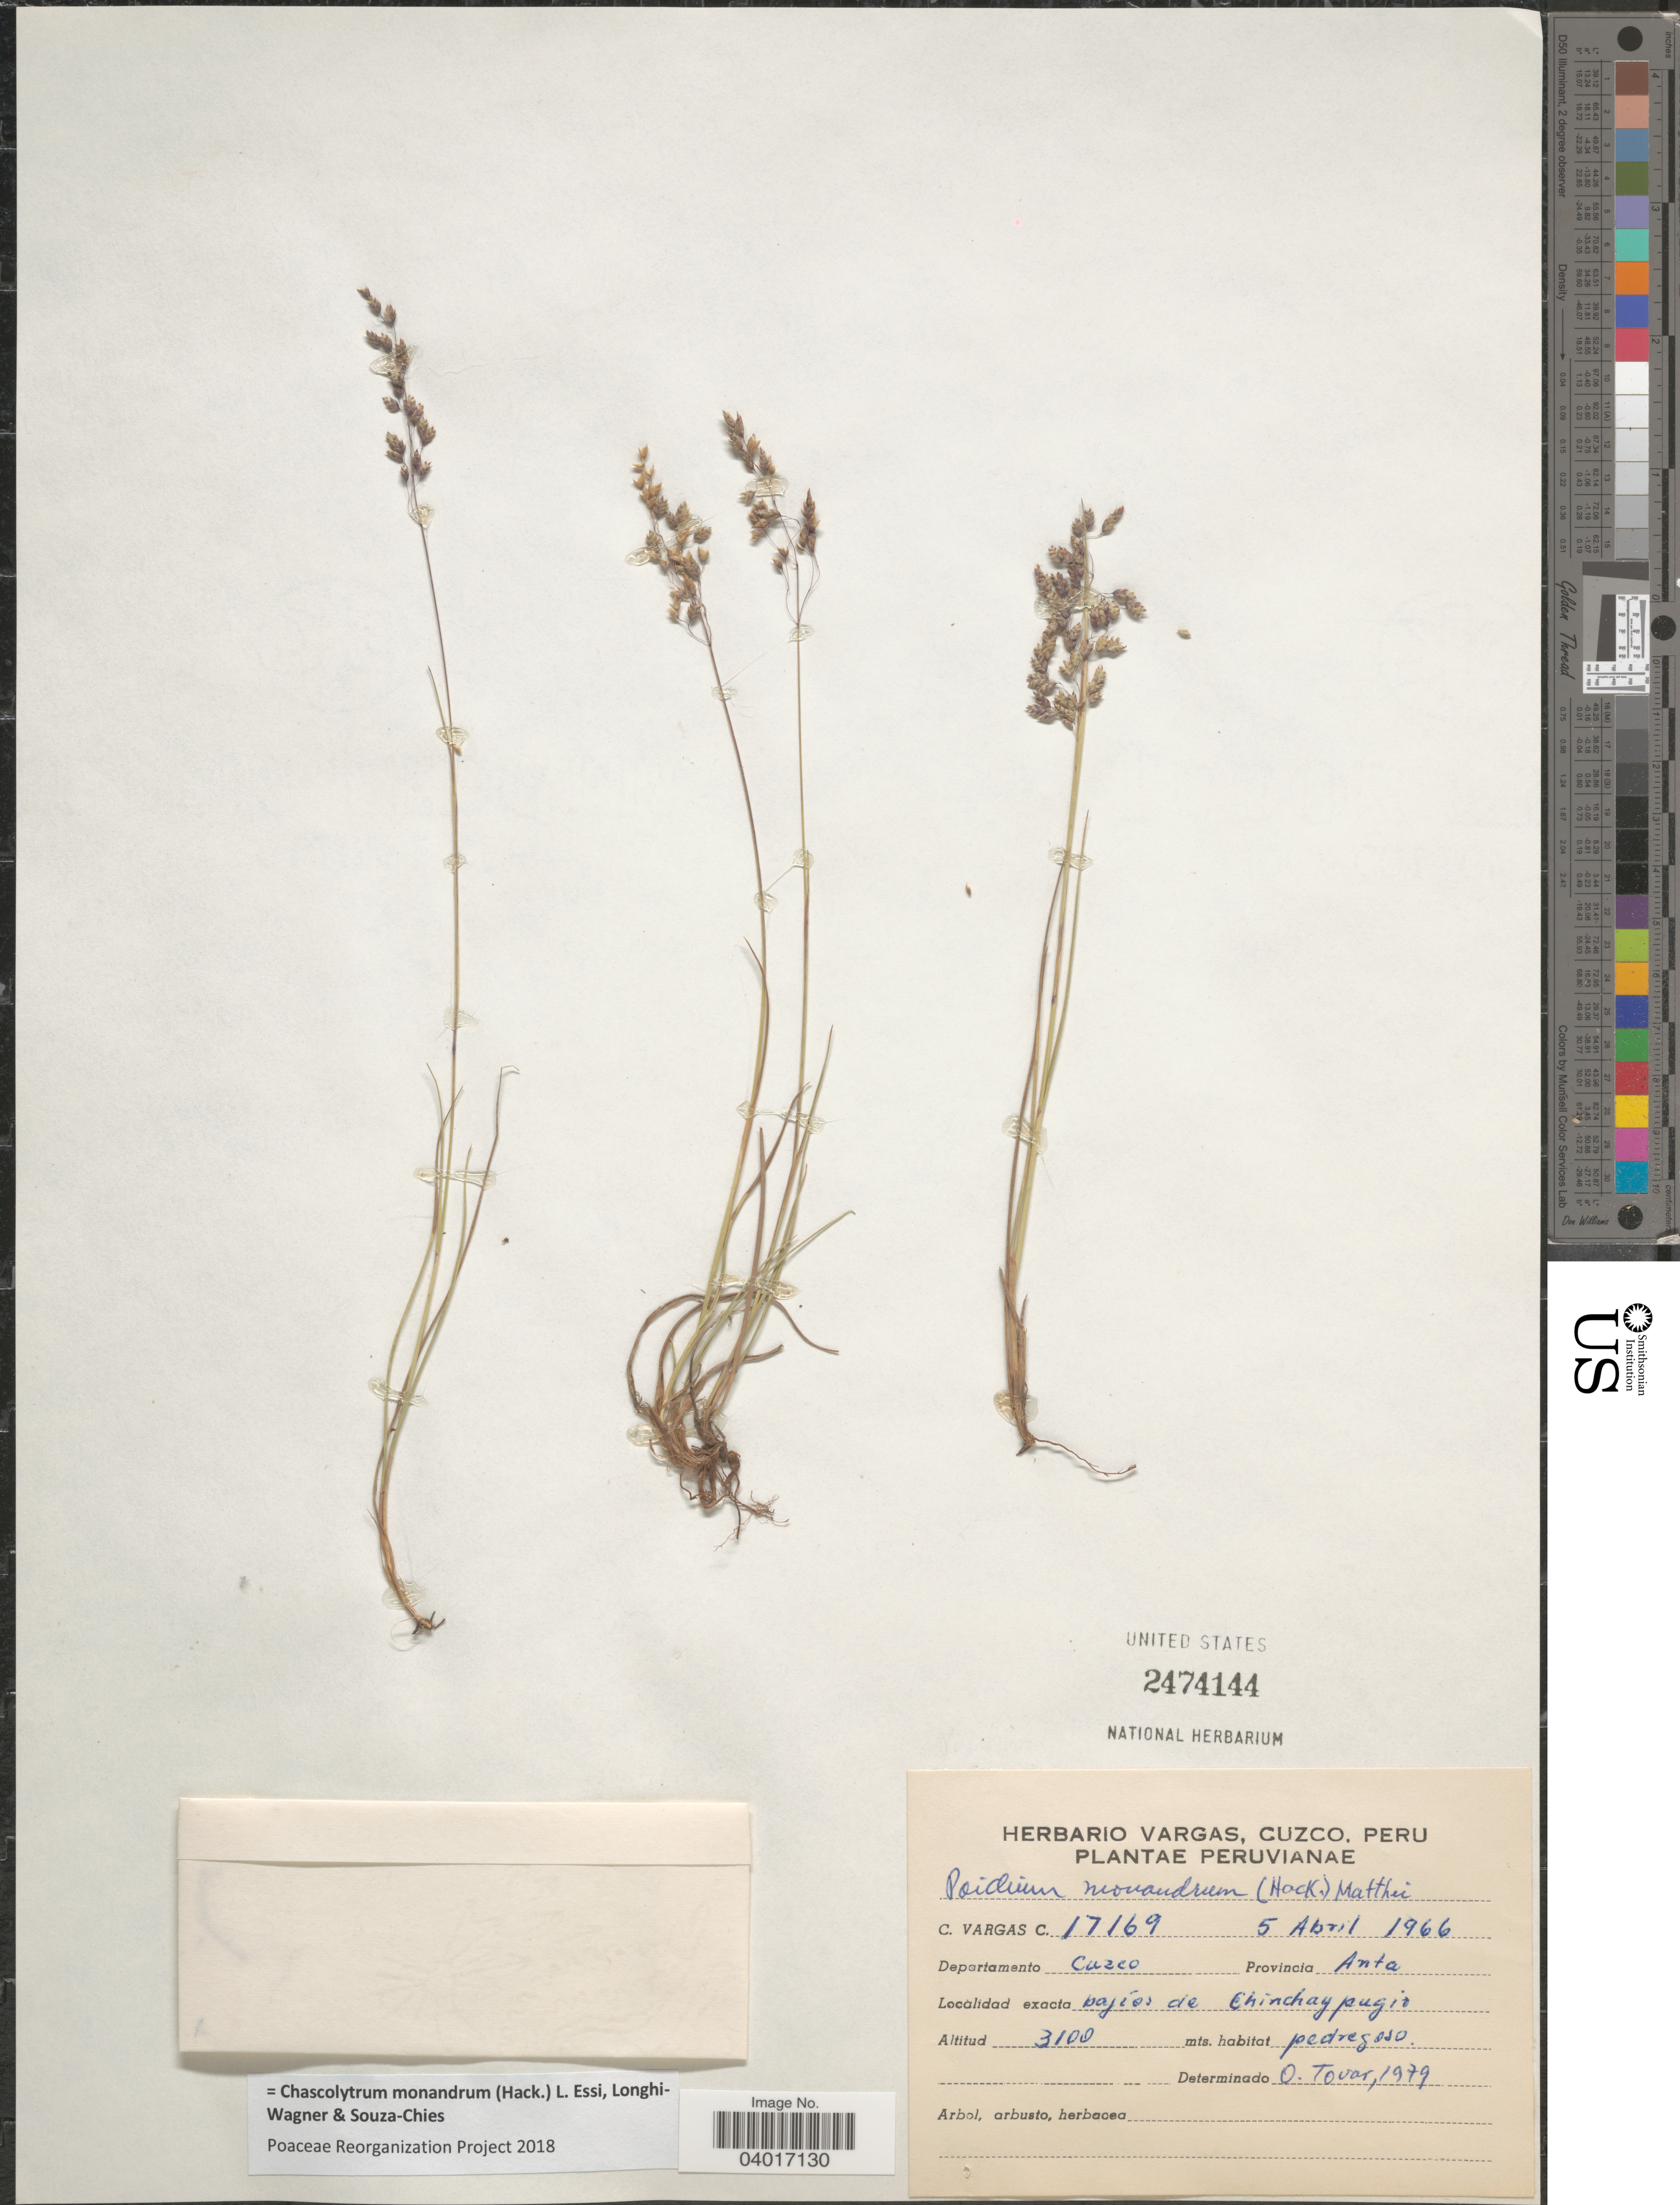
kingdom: Plantae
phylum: Tracheophyta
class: Liliopsida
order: Poales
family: Poaceae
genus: Chascolytrum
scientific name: Chascolytrum monandrum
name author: (Hack.) L. Essi et al.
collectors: C. Vargas Calderón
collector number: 17169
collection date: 1966-04-05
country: Peru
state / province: Cusco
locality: Departamento Cuzco. Provincia Anta. Bajios de Chinchaypugio.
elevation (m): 3100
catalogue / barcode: US 2474144